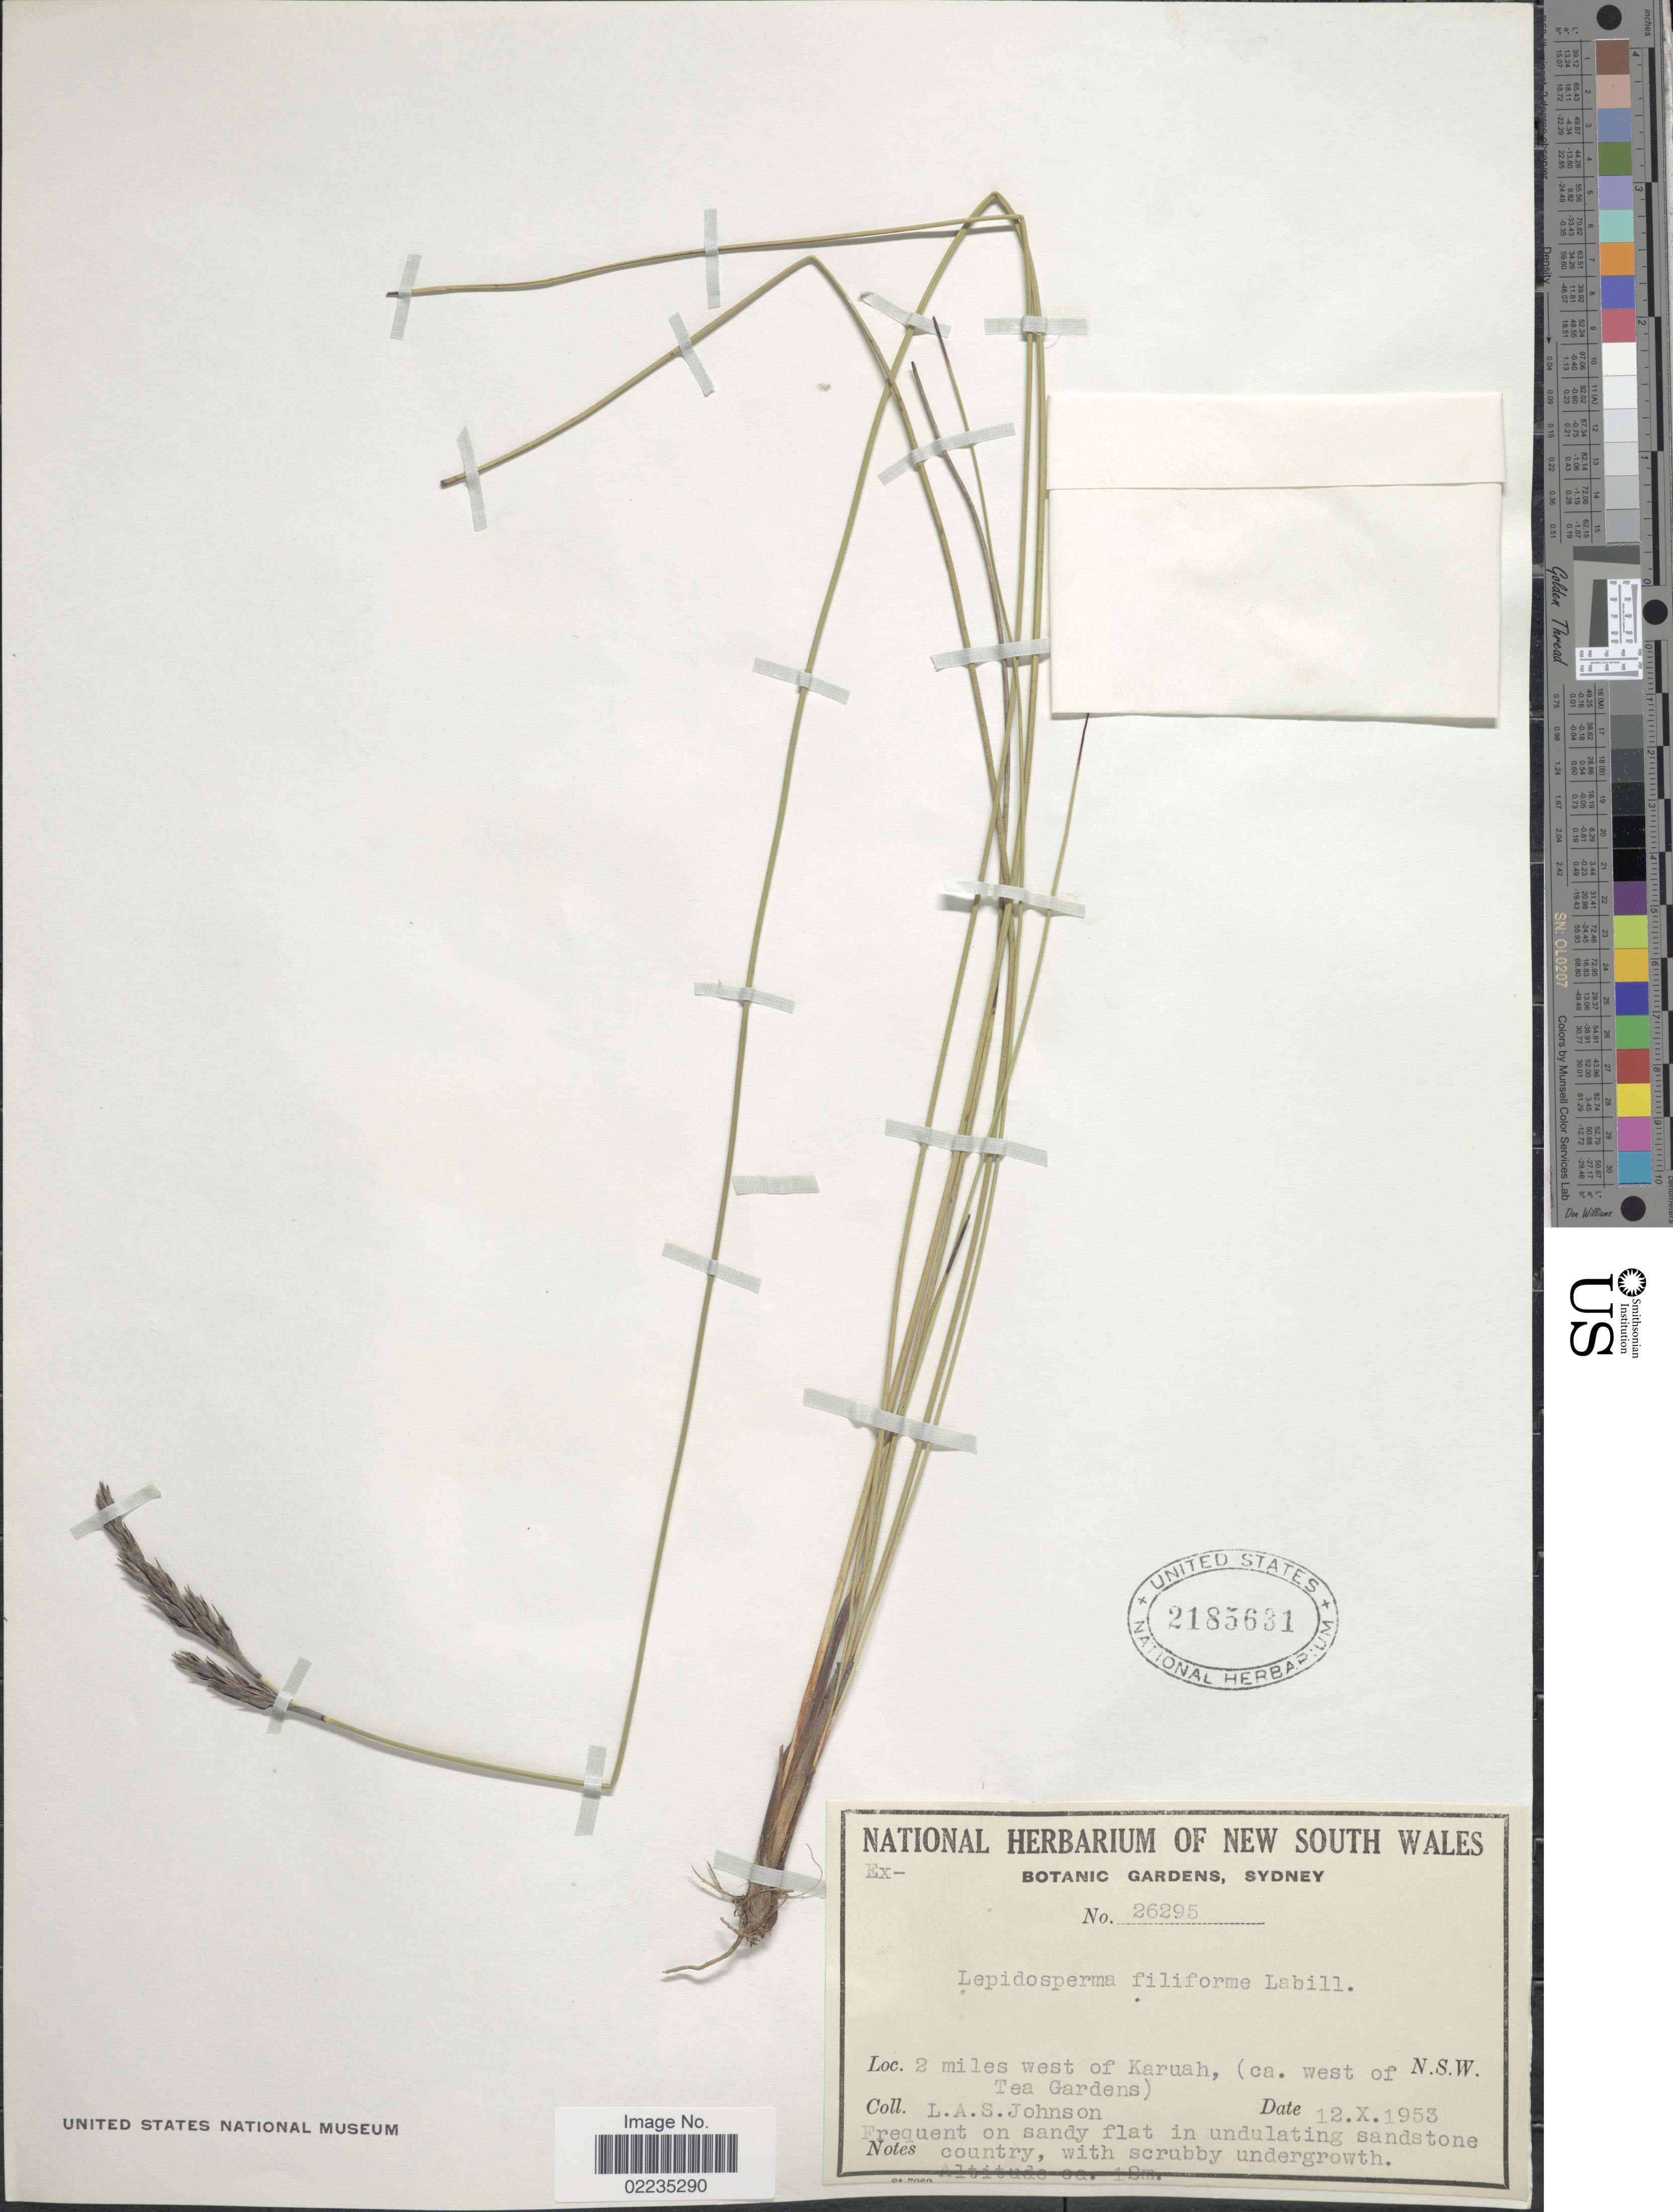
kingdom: Plantae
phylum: Tracheophyta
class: Liliopsida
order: Poales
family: Cyperaceae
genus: Lepidosperma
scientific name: Lepidosperma filiforme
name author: Labill.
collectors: L. Johnson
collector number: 26295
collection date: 1953-10-12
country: Australia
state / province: New South Wales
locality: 2 miles west of Karuah (west of Tea Gardens) N.S.W.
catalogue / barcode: US 2185631